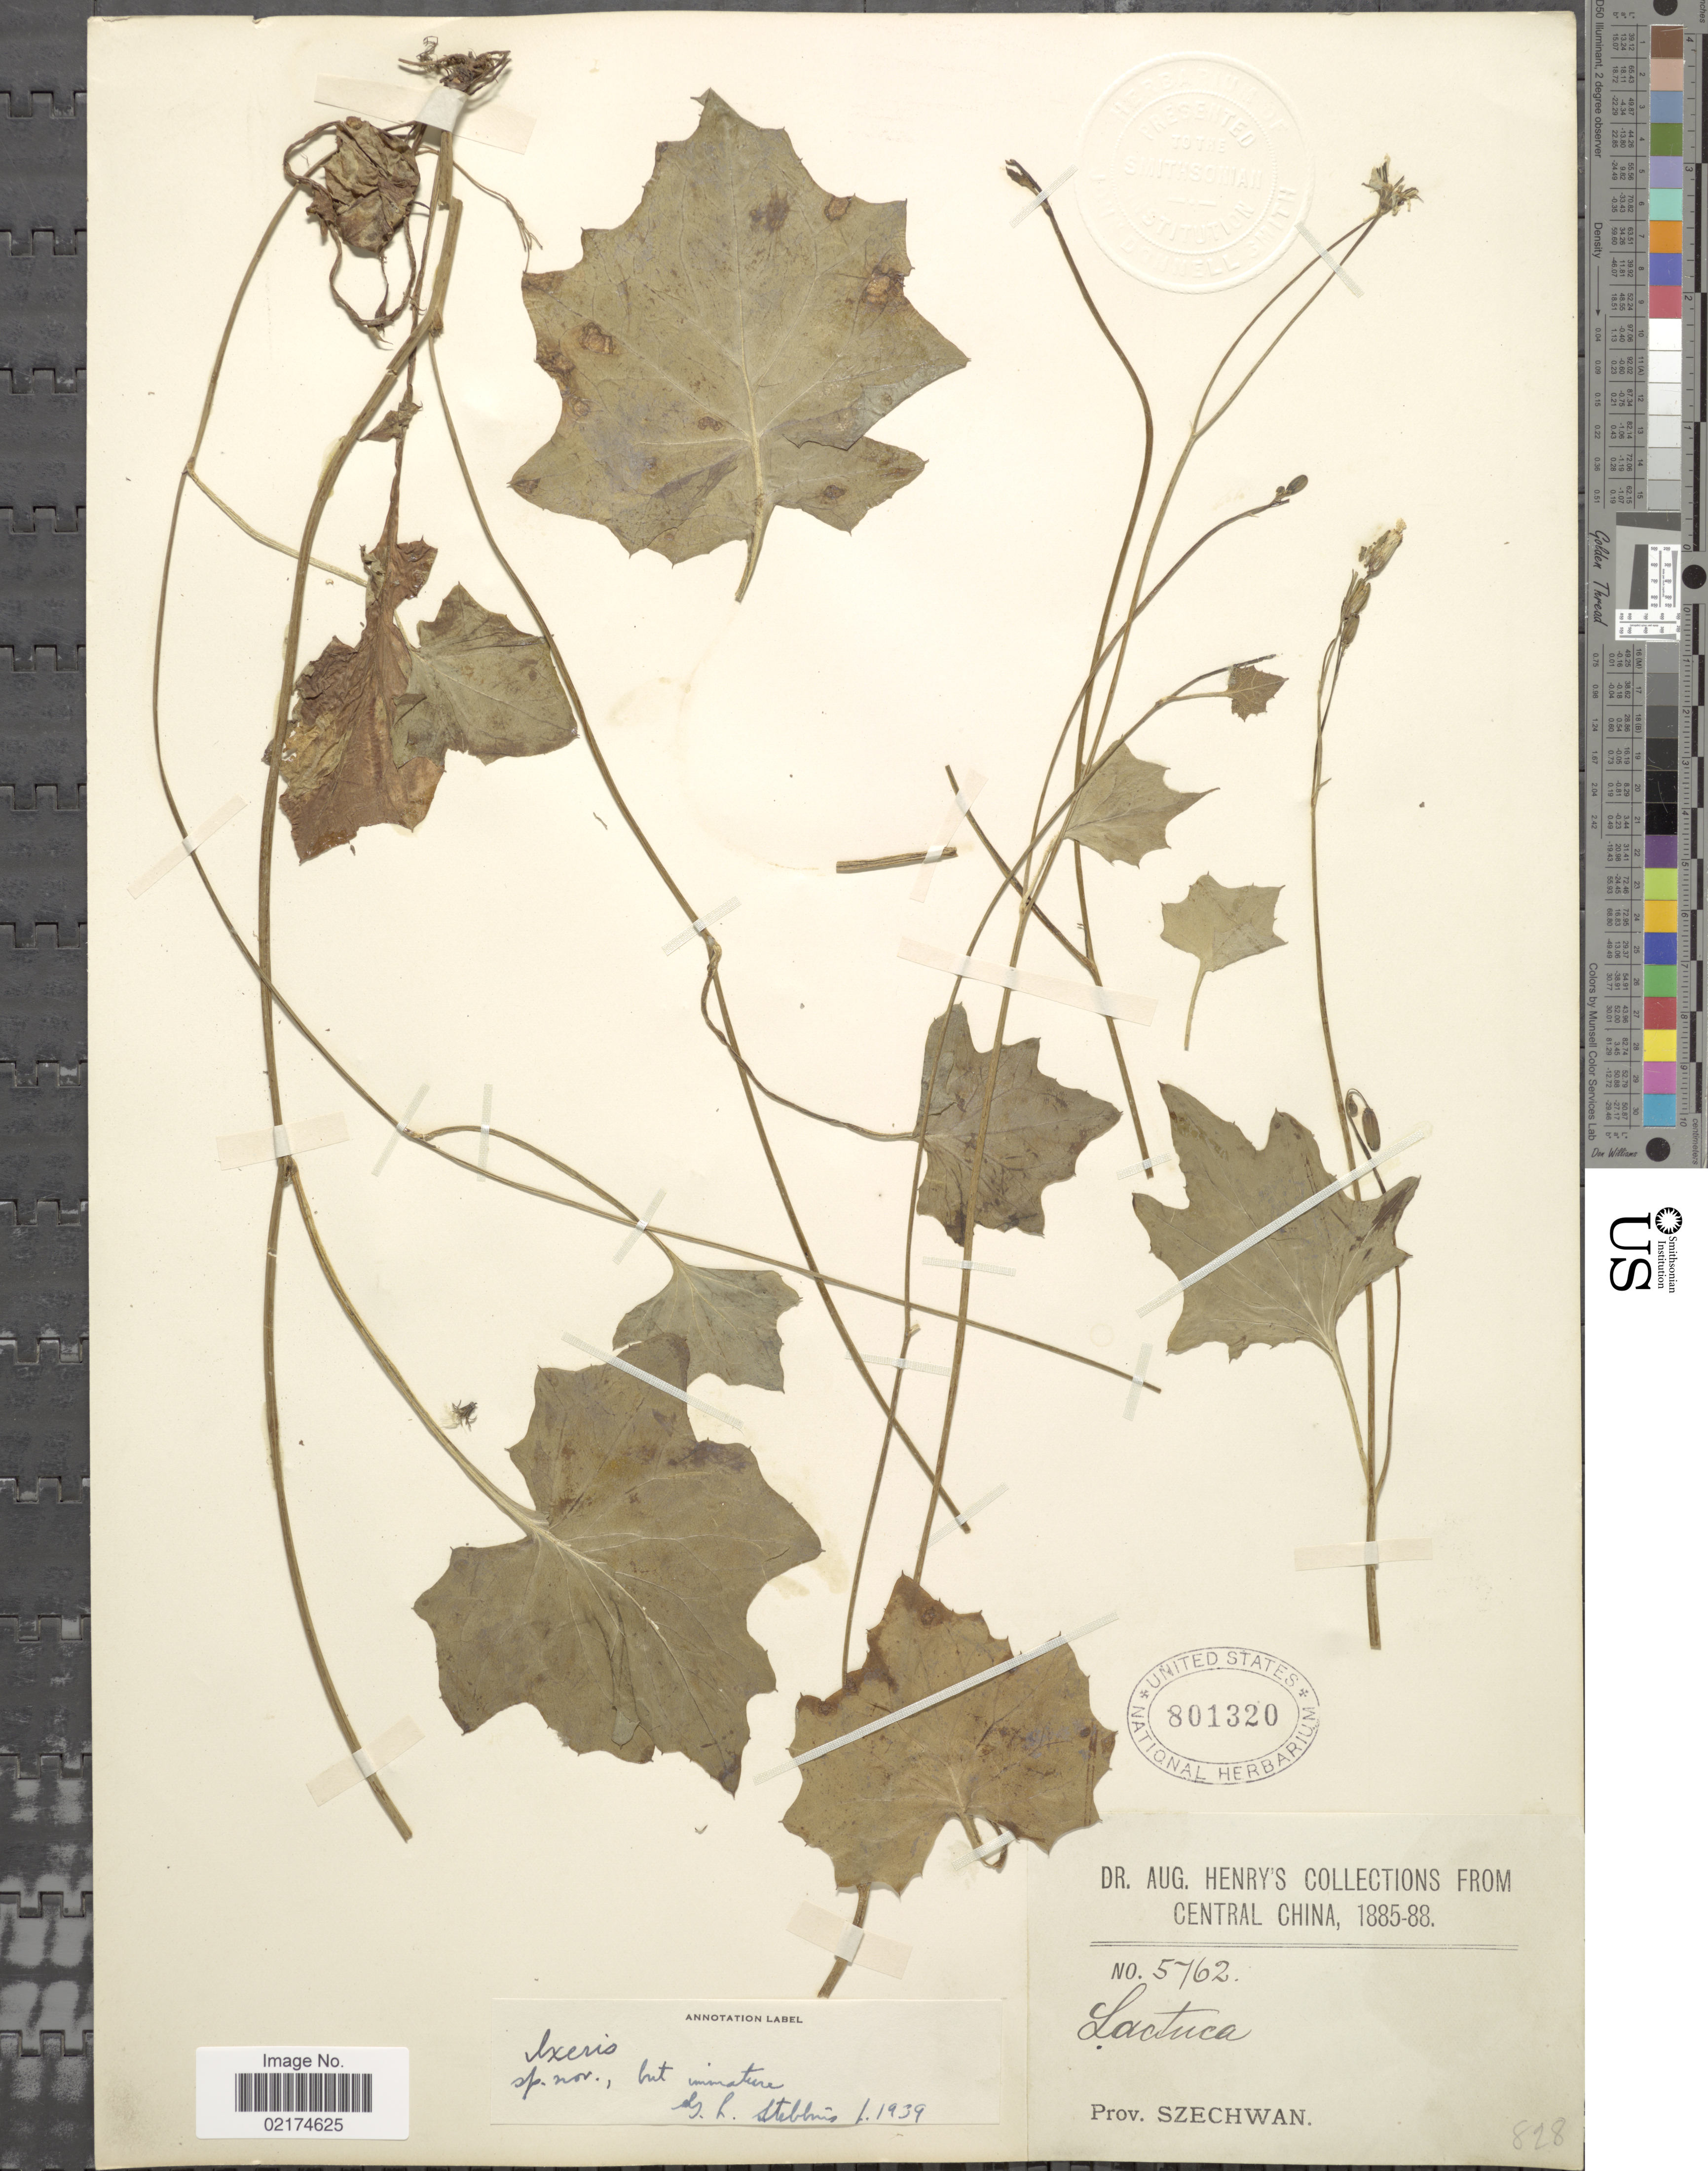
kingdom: Plantae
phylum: Tracheophyta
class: Magnoliopsida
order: Asterales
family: Asteraceae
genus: Ixeris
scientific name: Ixeris sp.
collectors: A. Henry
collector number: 5762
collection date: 1885/1888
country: China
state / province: Sichuan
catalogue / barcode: US 801320